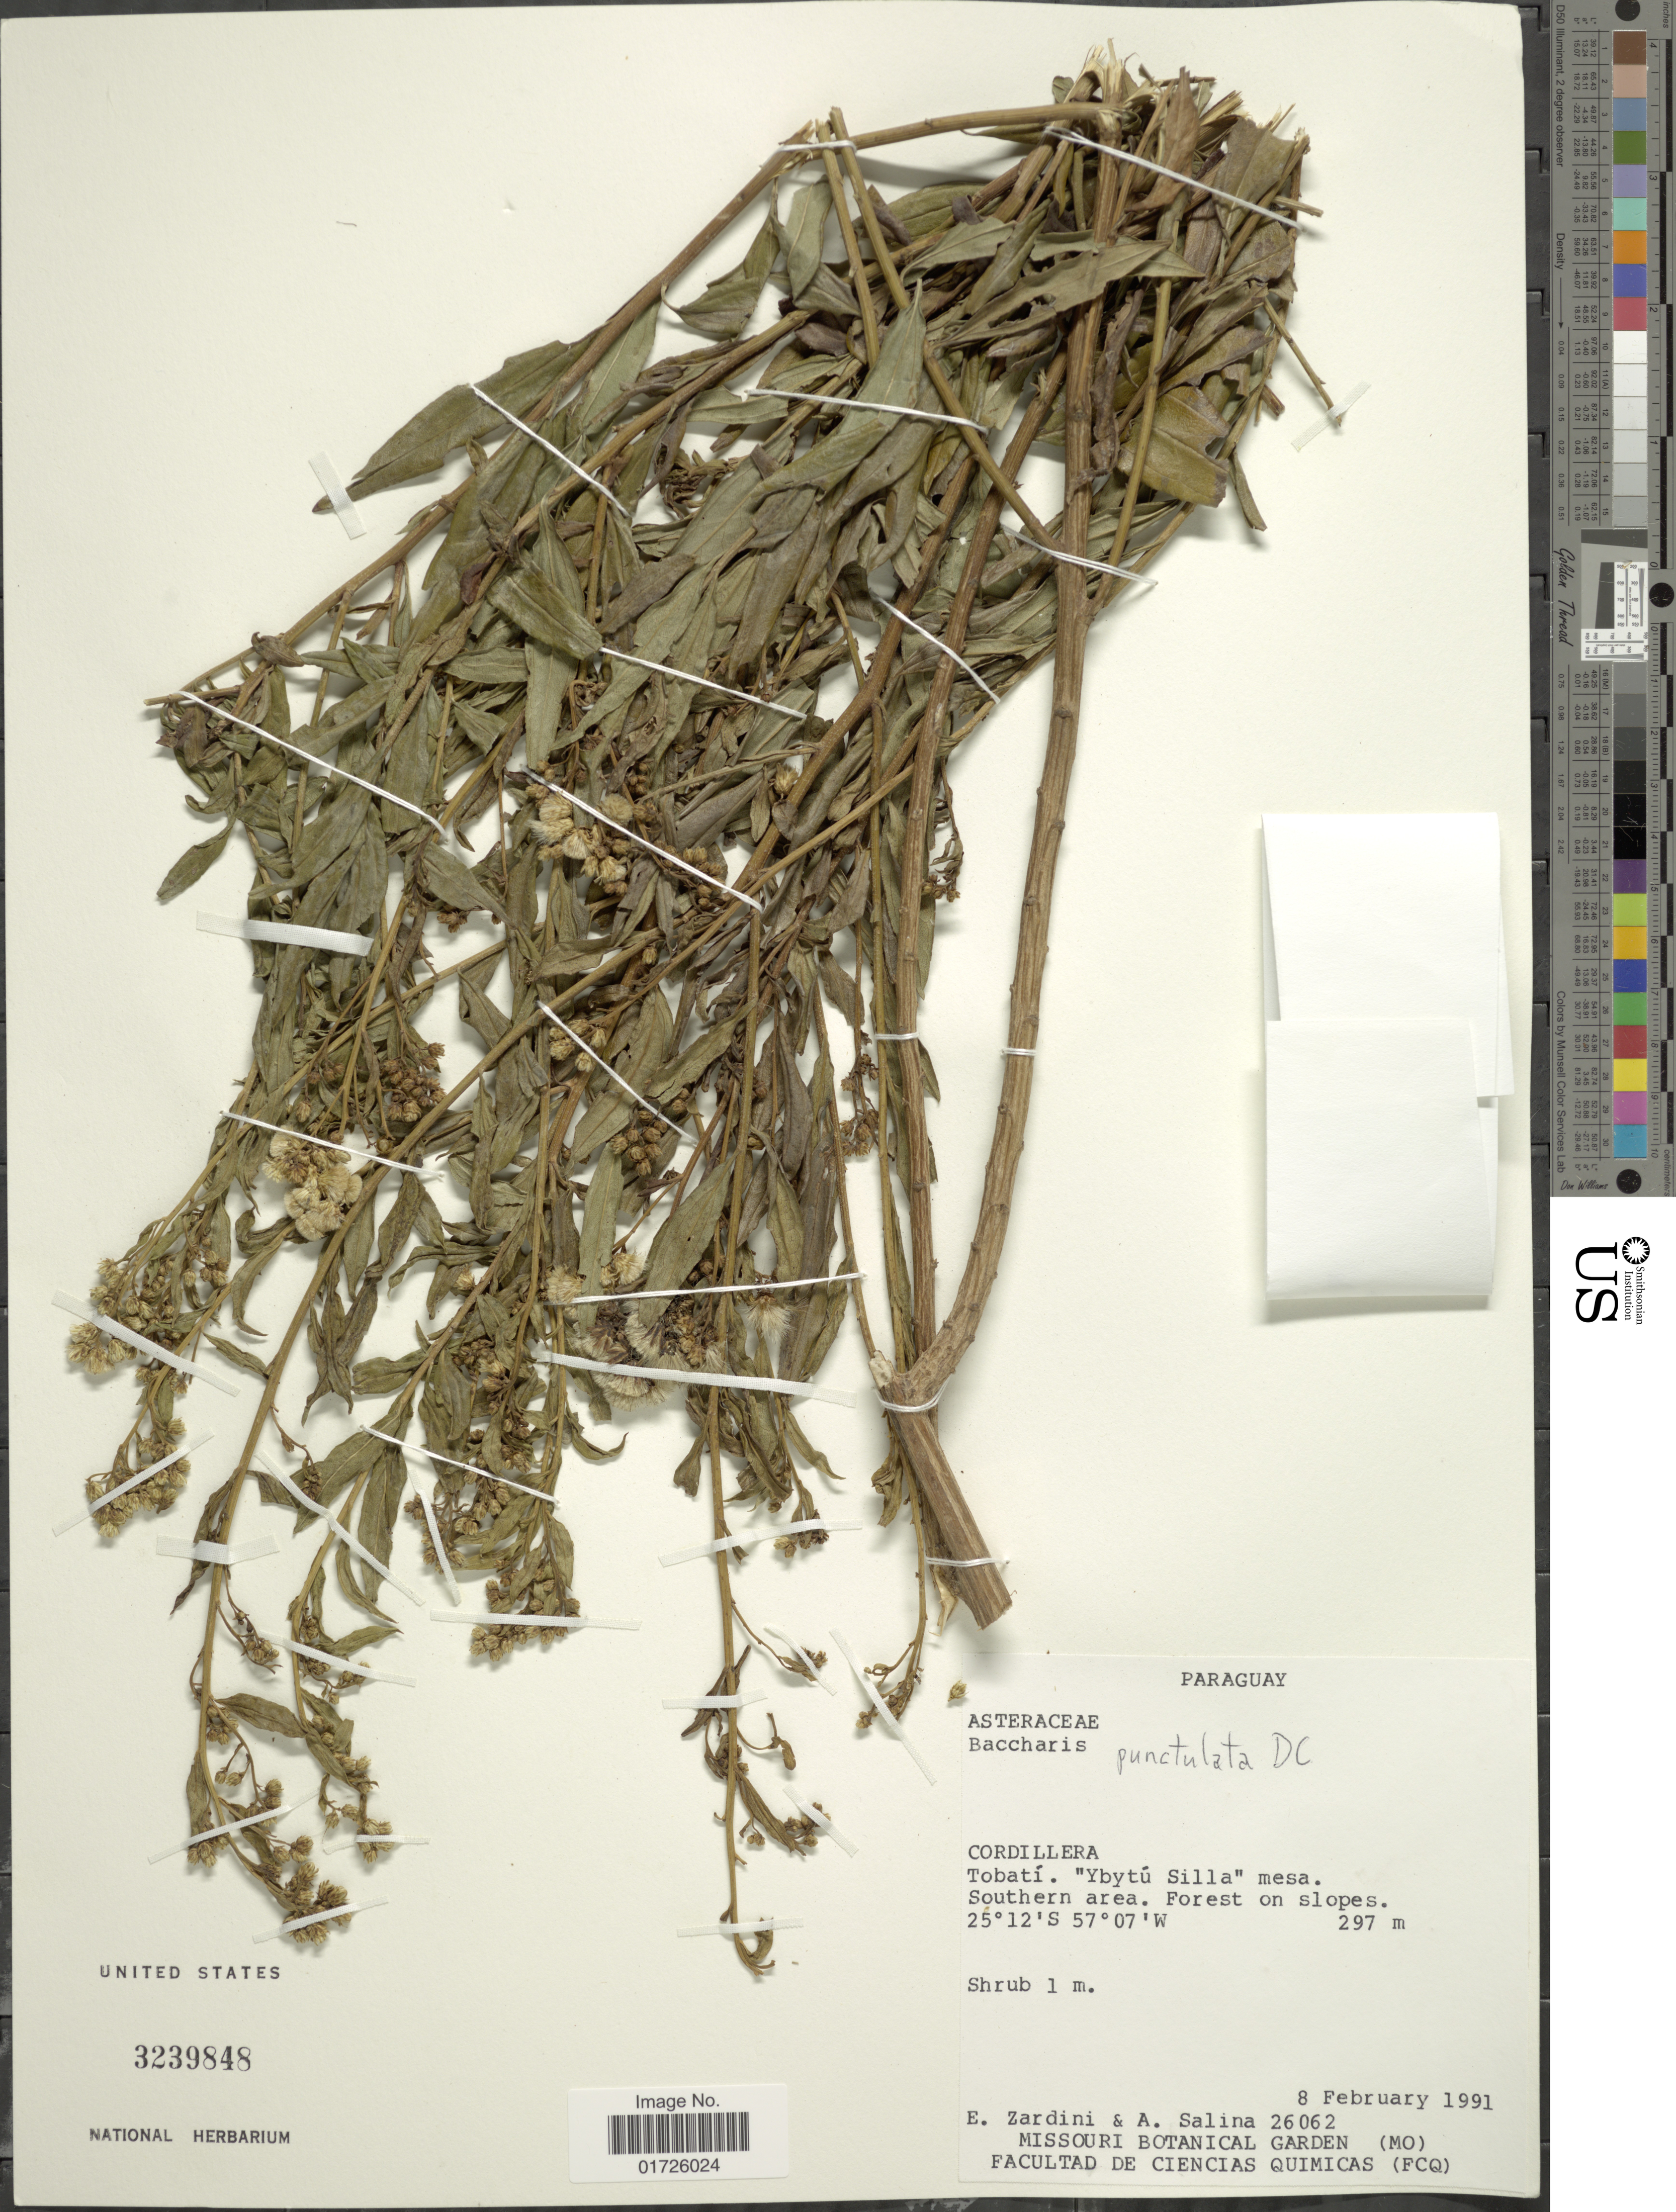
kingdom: Plantae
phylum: Tracheophyta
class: Magnoliopsida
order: Asterales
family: Asteraceae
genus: Baccharis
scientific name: Baccharis punctulata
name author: DC.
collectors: E. M. Zardini & A. Salinas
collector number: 26062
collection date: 1991-02-08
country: Paraguay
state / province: Cordillera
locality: Cordillera. Tobatí. "Ybytú Silla" mesa. Southern area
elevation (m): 297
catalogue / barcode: US 3239848